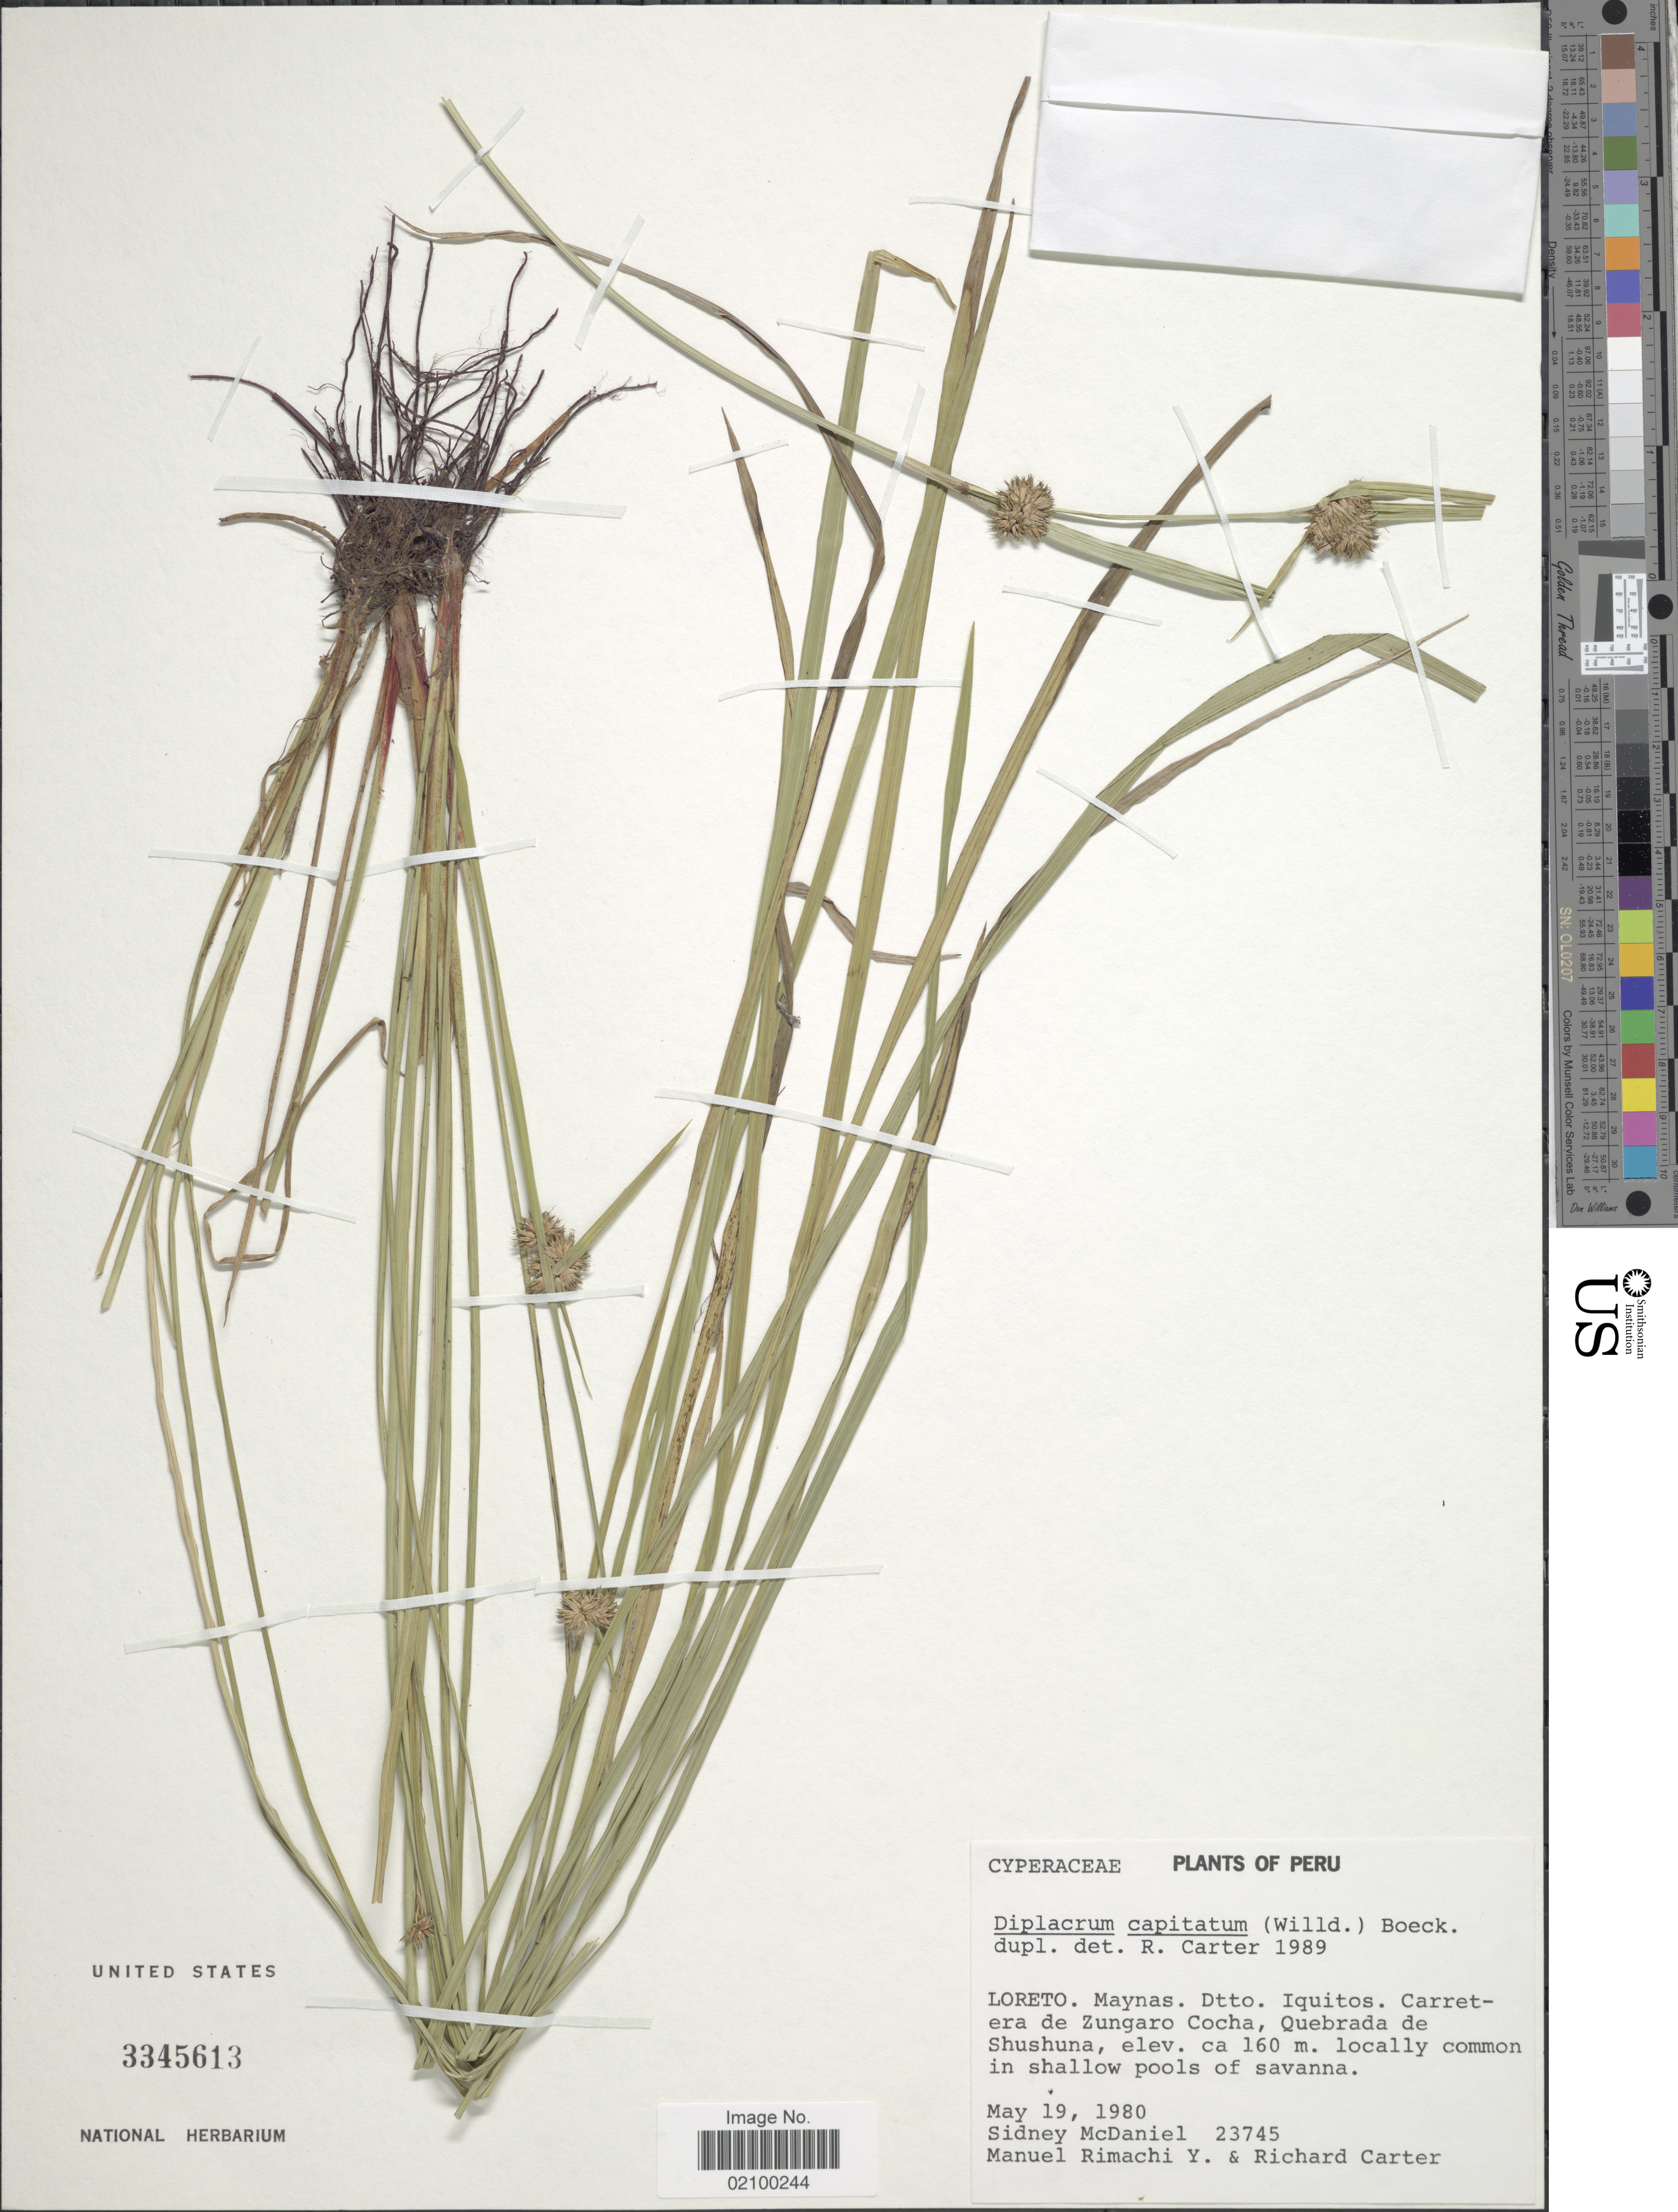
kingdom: Plantae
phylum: Tracheophyta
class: Liliopsida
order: Poales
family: Cyperaceae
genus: Diplacrum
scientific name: Diplacrum capitatum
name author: (Willd.) Boeckeler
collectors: S. McDaniel, M. Rimachi Y. & R. Carter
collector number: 23745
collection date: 1980-05-19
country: Peru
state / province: Loreto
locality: Maynas. Dtto. Iquitos. carretera de Zungaro Cocha, Quebrada de Shushuna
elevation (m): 160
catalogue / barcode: US 3345613